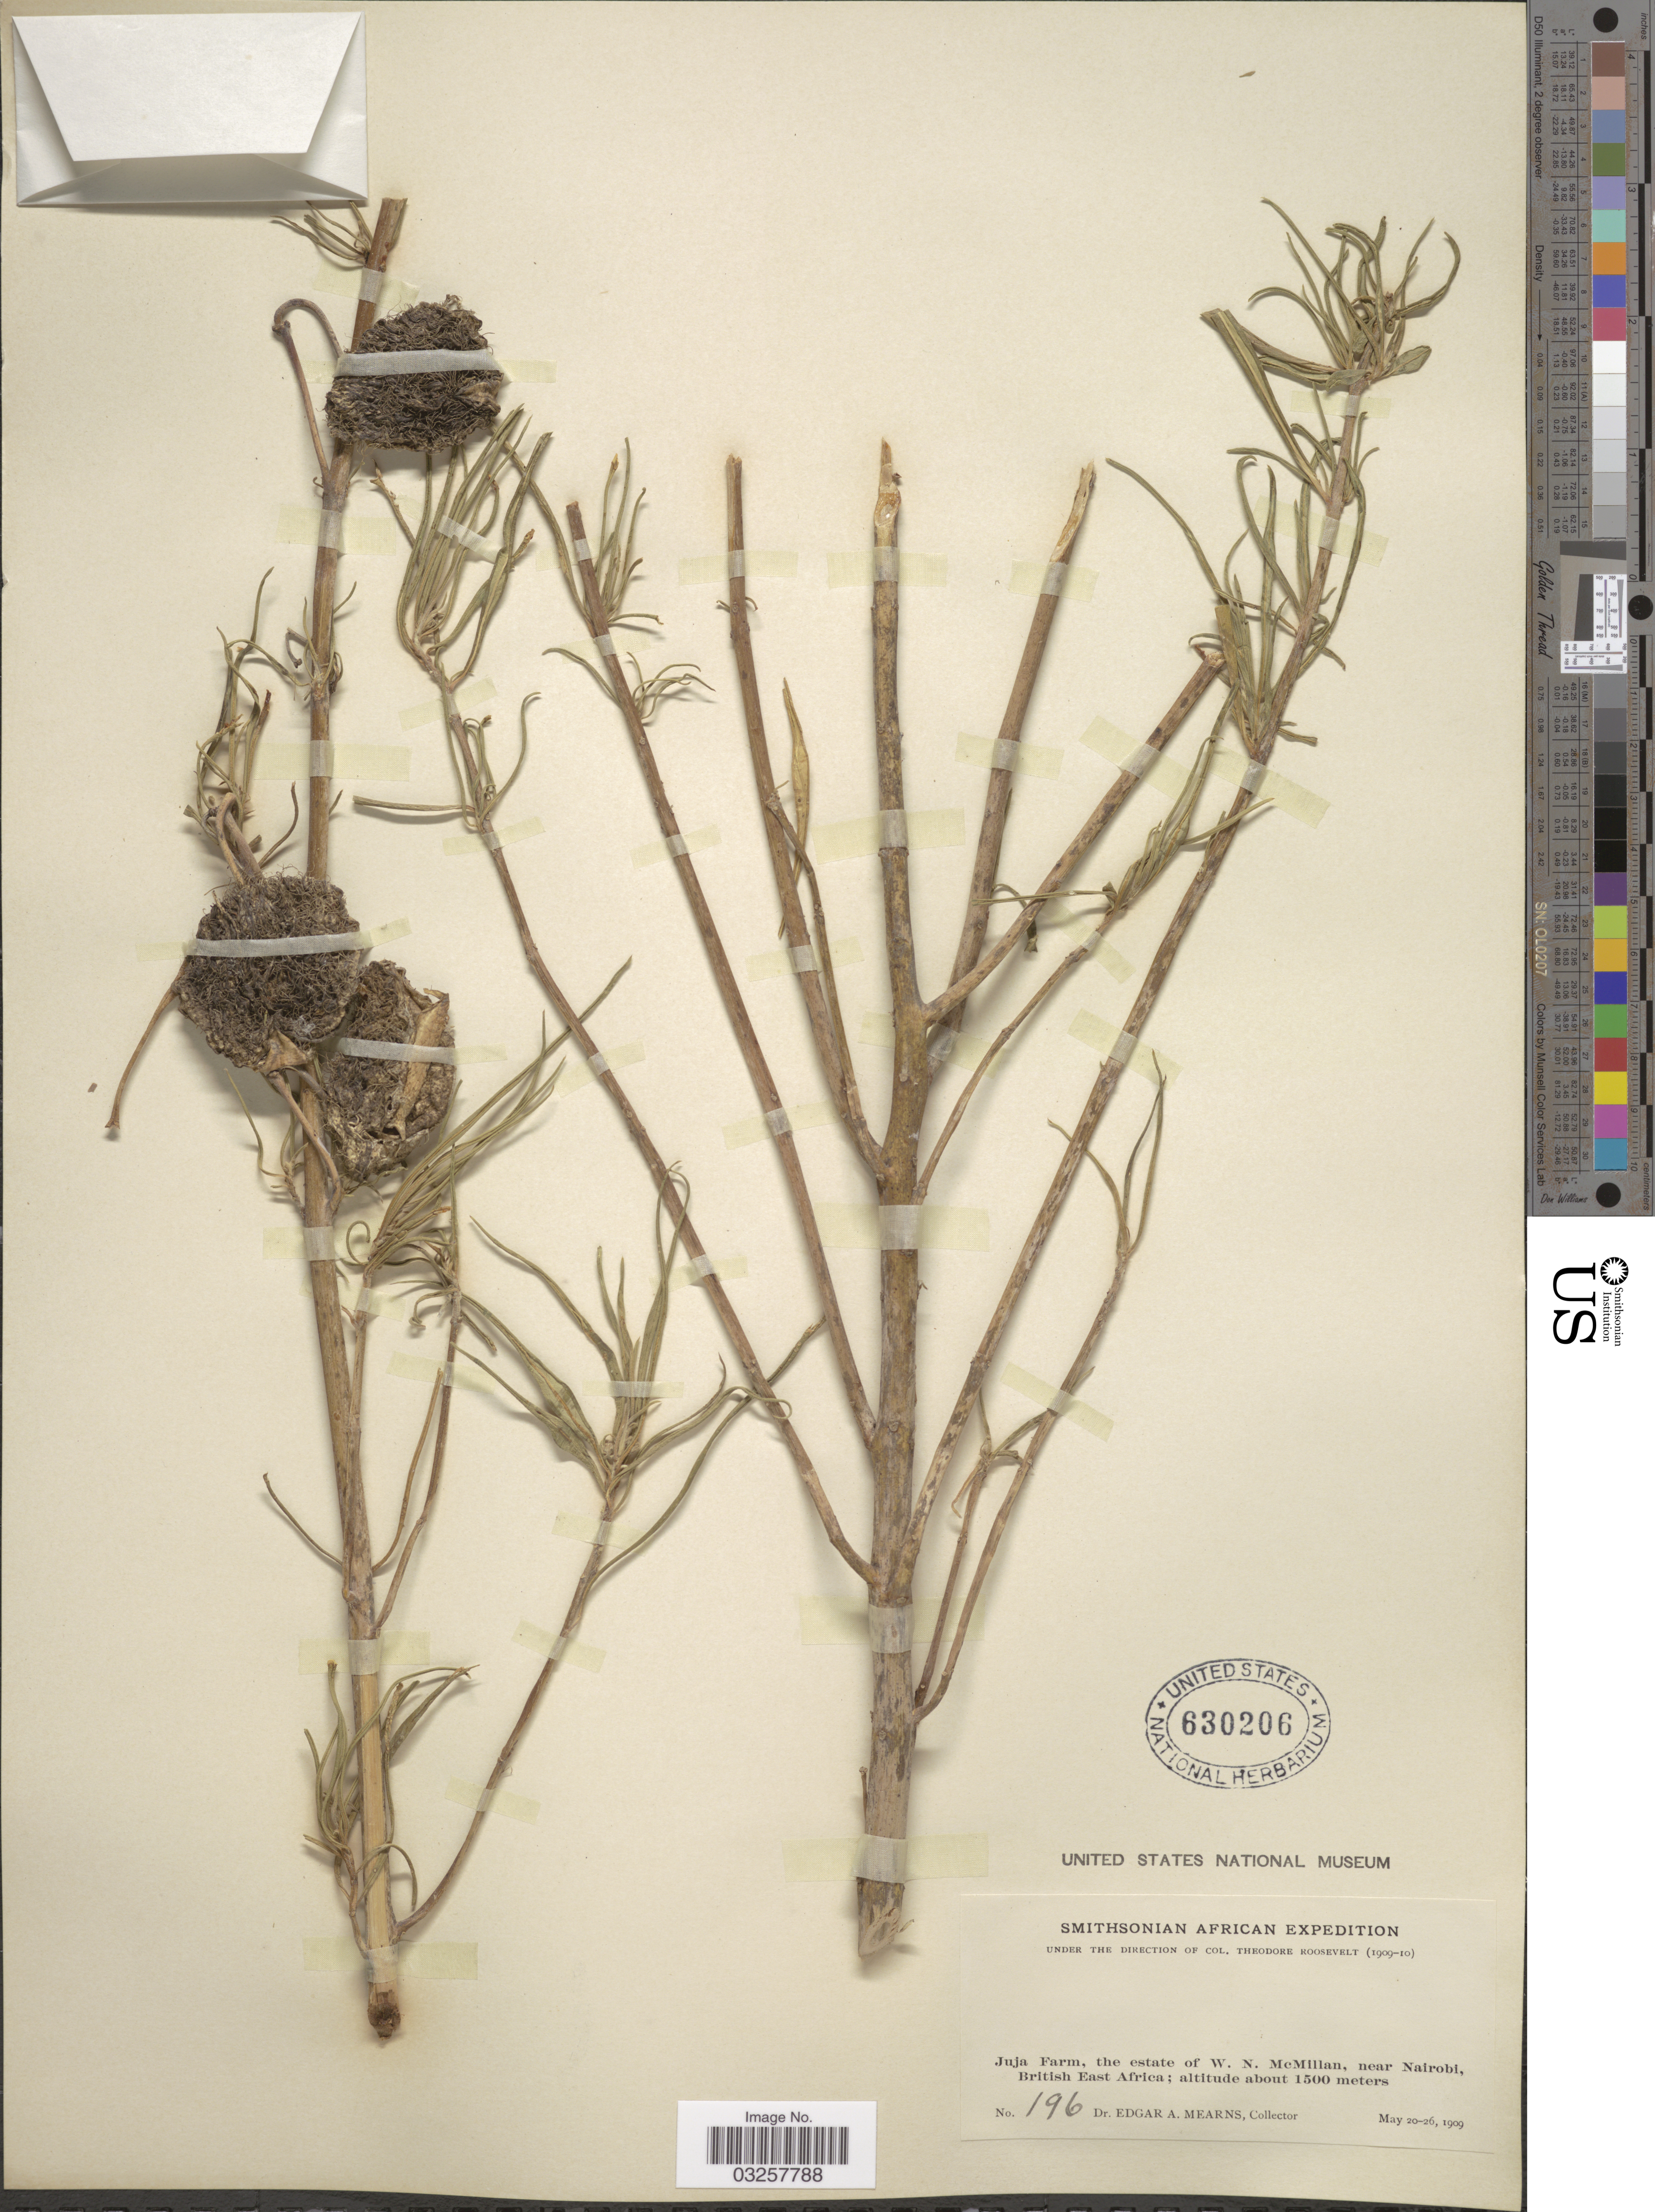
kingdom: Plantae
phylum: Tracheophyta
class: Magnoliopsida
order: Gentianales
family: Apocynaceae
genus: Asclepias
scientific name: Asclepias sp.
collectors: E. A. Mearns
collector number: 196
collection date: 1909-05-20/1909-05-26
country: Kenya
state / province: Nairobi Area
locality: Juja Farm, the estate of W. N. McMillan, near Nairobi, British East Africa.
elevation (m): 1500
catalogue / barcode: US 630206